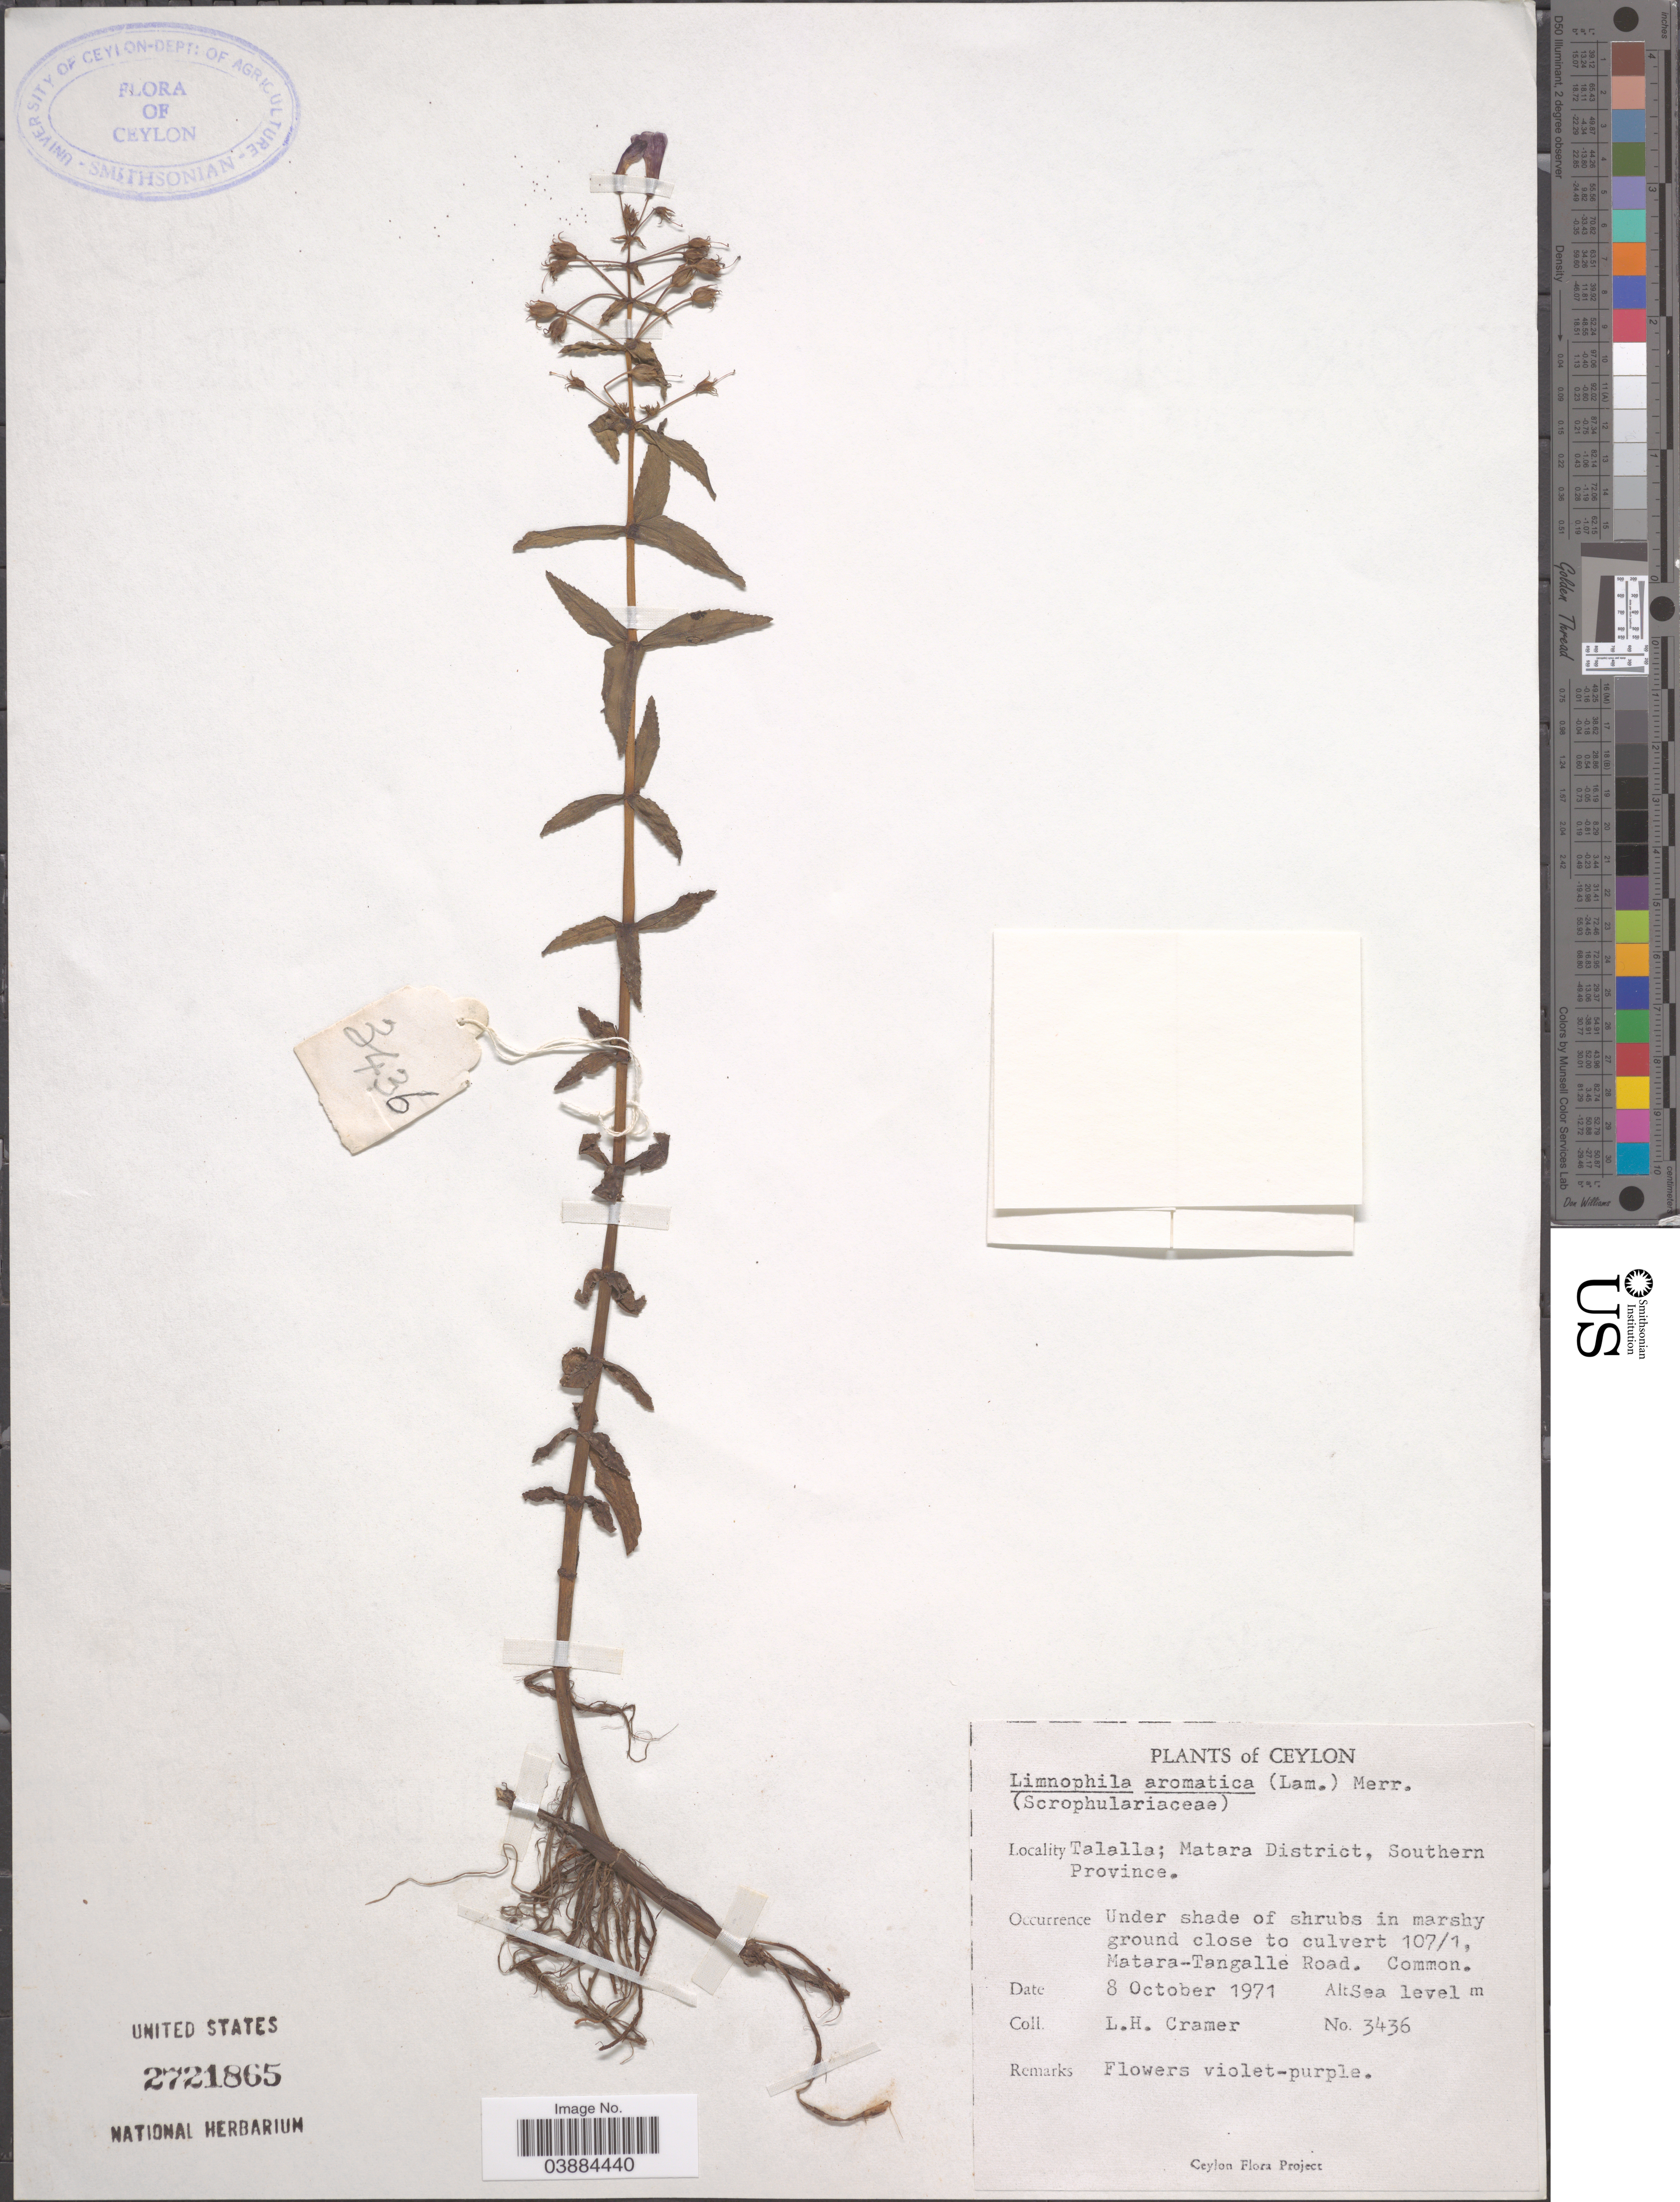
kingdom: Plantae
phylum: Tracheophyta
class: Magnoliopsida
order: Lamiales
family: Plantaginaceae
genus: Limnophila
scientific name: Limnophila aromatica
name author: (Lam.) Merr.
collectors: L. H. Cramer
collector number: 3436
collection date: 1971-10-08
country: Sri Lanka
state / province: Southern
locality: Ceylon. Talalla; Matara District. Under shade of shrubs in marshy ground close to culvert 107/1, Matara-Tangalle Road.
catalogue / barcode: US 2721865